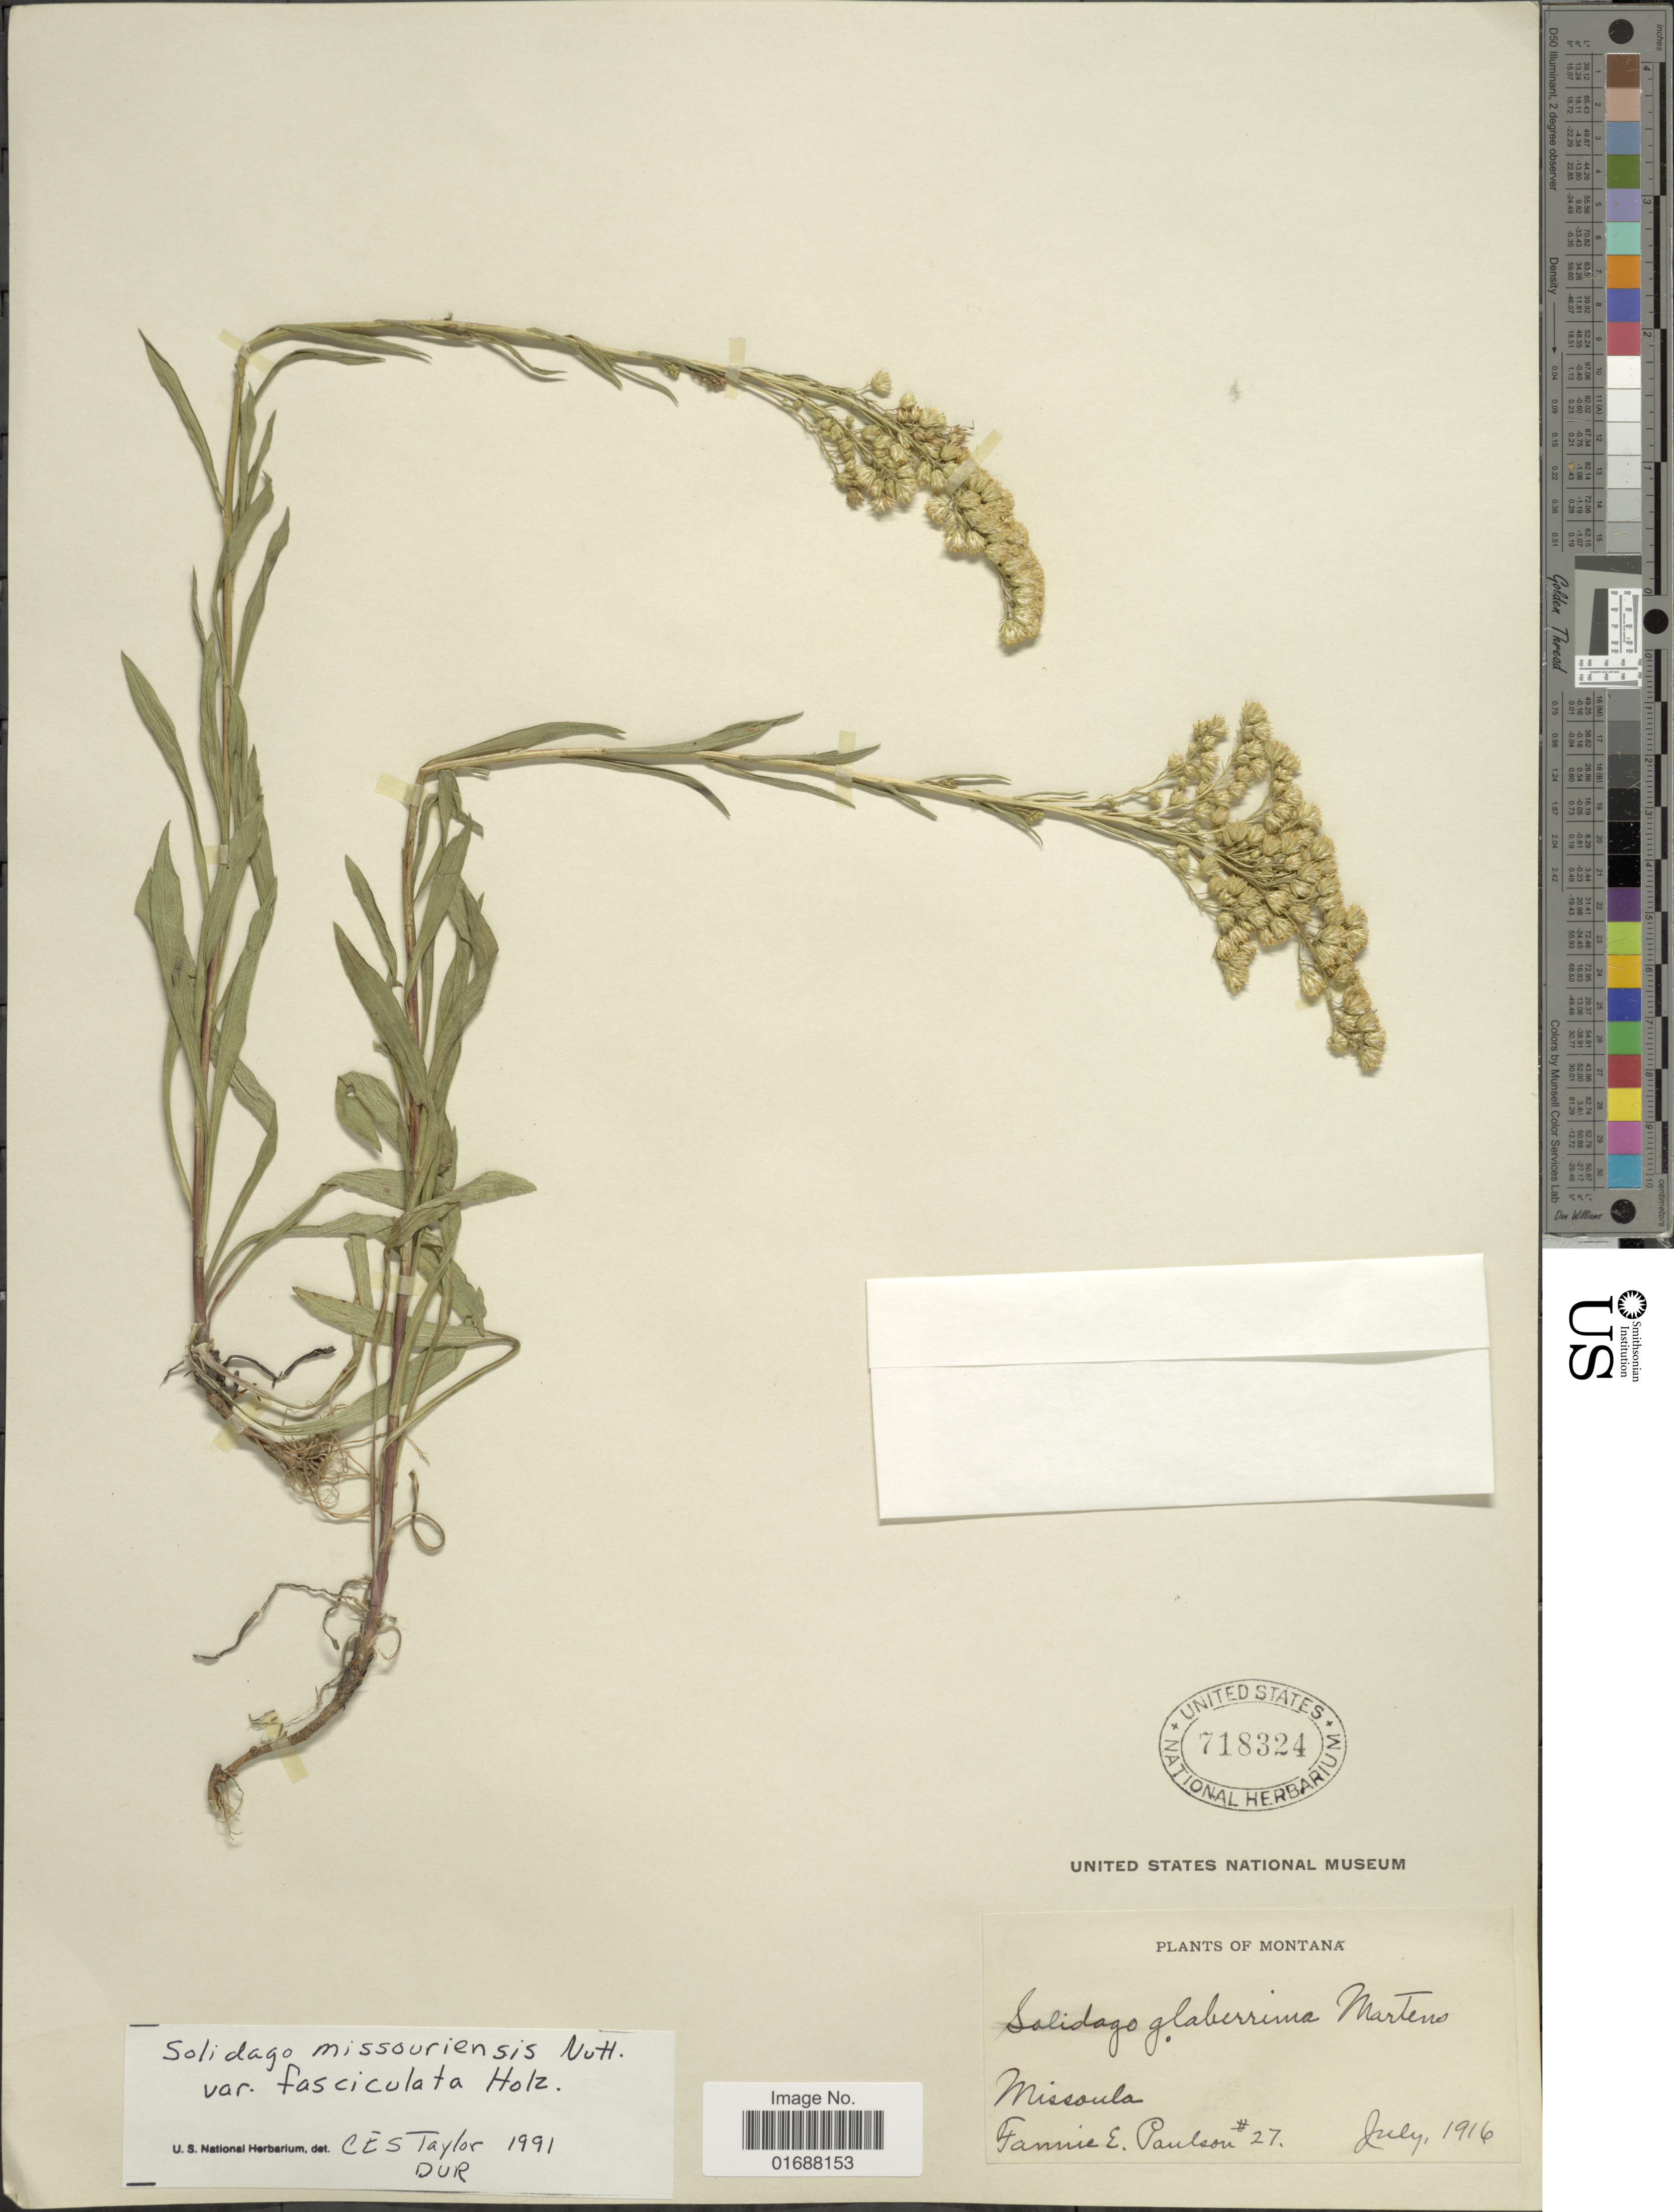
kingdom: Plantae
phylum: Tracheophyta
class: Magnoliopsida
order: Asterales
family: Asteraceae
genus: Solidago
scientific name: Solidago missouriensis var. fasciculata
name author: Holz.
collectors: F. Paulson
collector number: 27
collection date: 1916-07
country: United States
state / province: Montana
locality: Montana, Missoula.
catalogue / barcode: US 718324